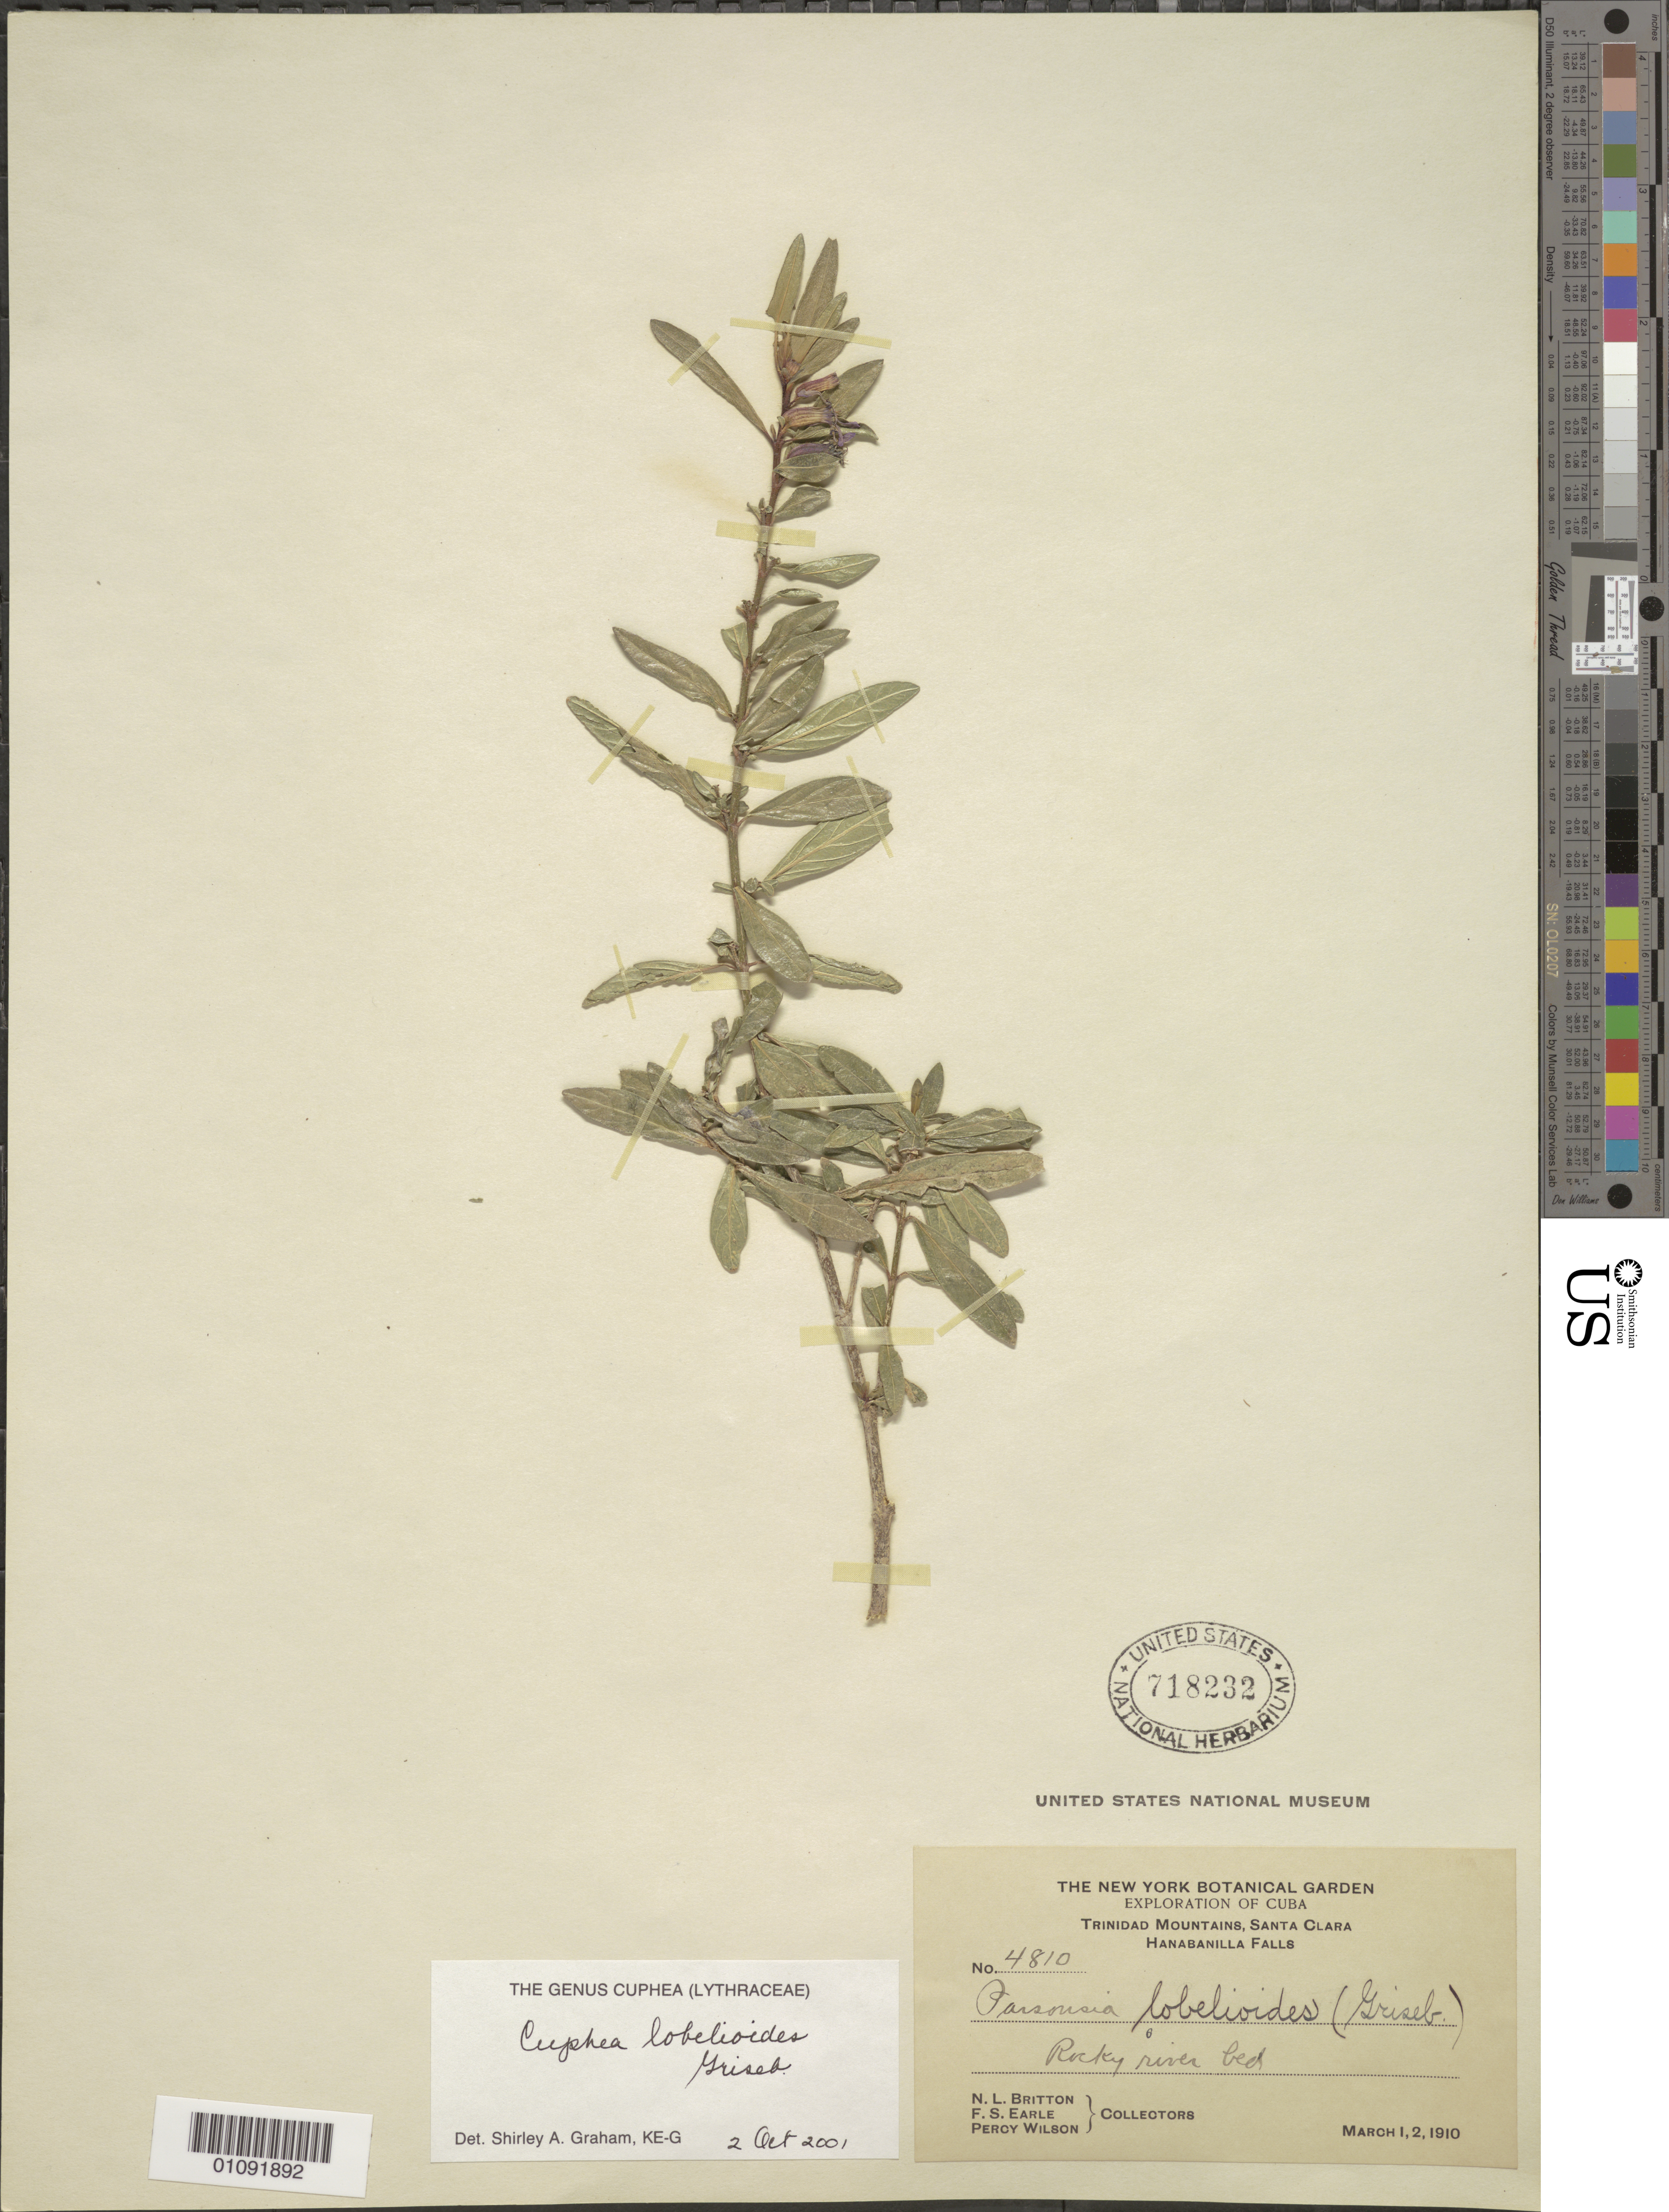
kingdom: Plantae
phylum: Tracheophyta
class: Magnoliopsida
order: Myrtales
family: Lythraceae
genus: Cuphea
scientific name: Cuphea lobelioides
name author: Griseb.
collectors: N. Britton, F. S. Earle & P. Wilson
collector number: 4810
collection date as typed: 12 Mar 1910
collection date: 1910-03-12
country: Cuba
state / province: Villa Clara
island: Cuba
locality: Santa Clara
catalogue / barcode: US 718232